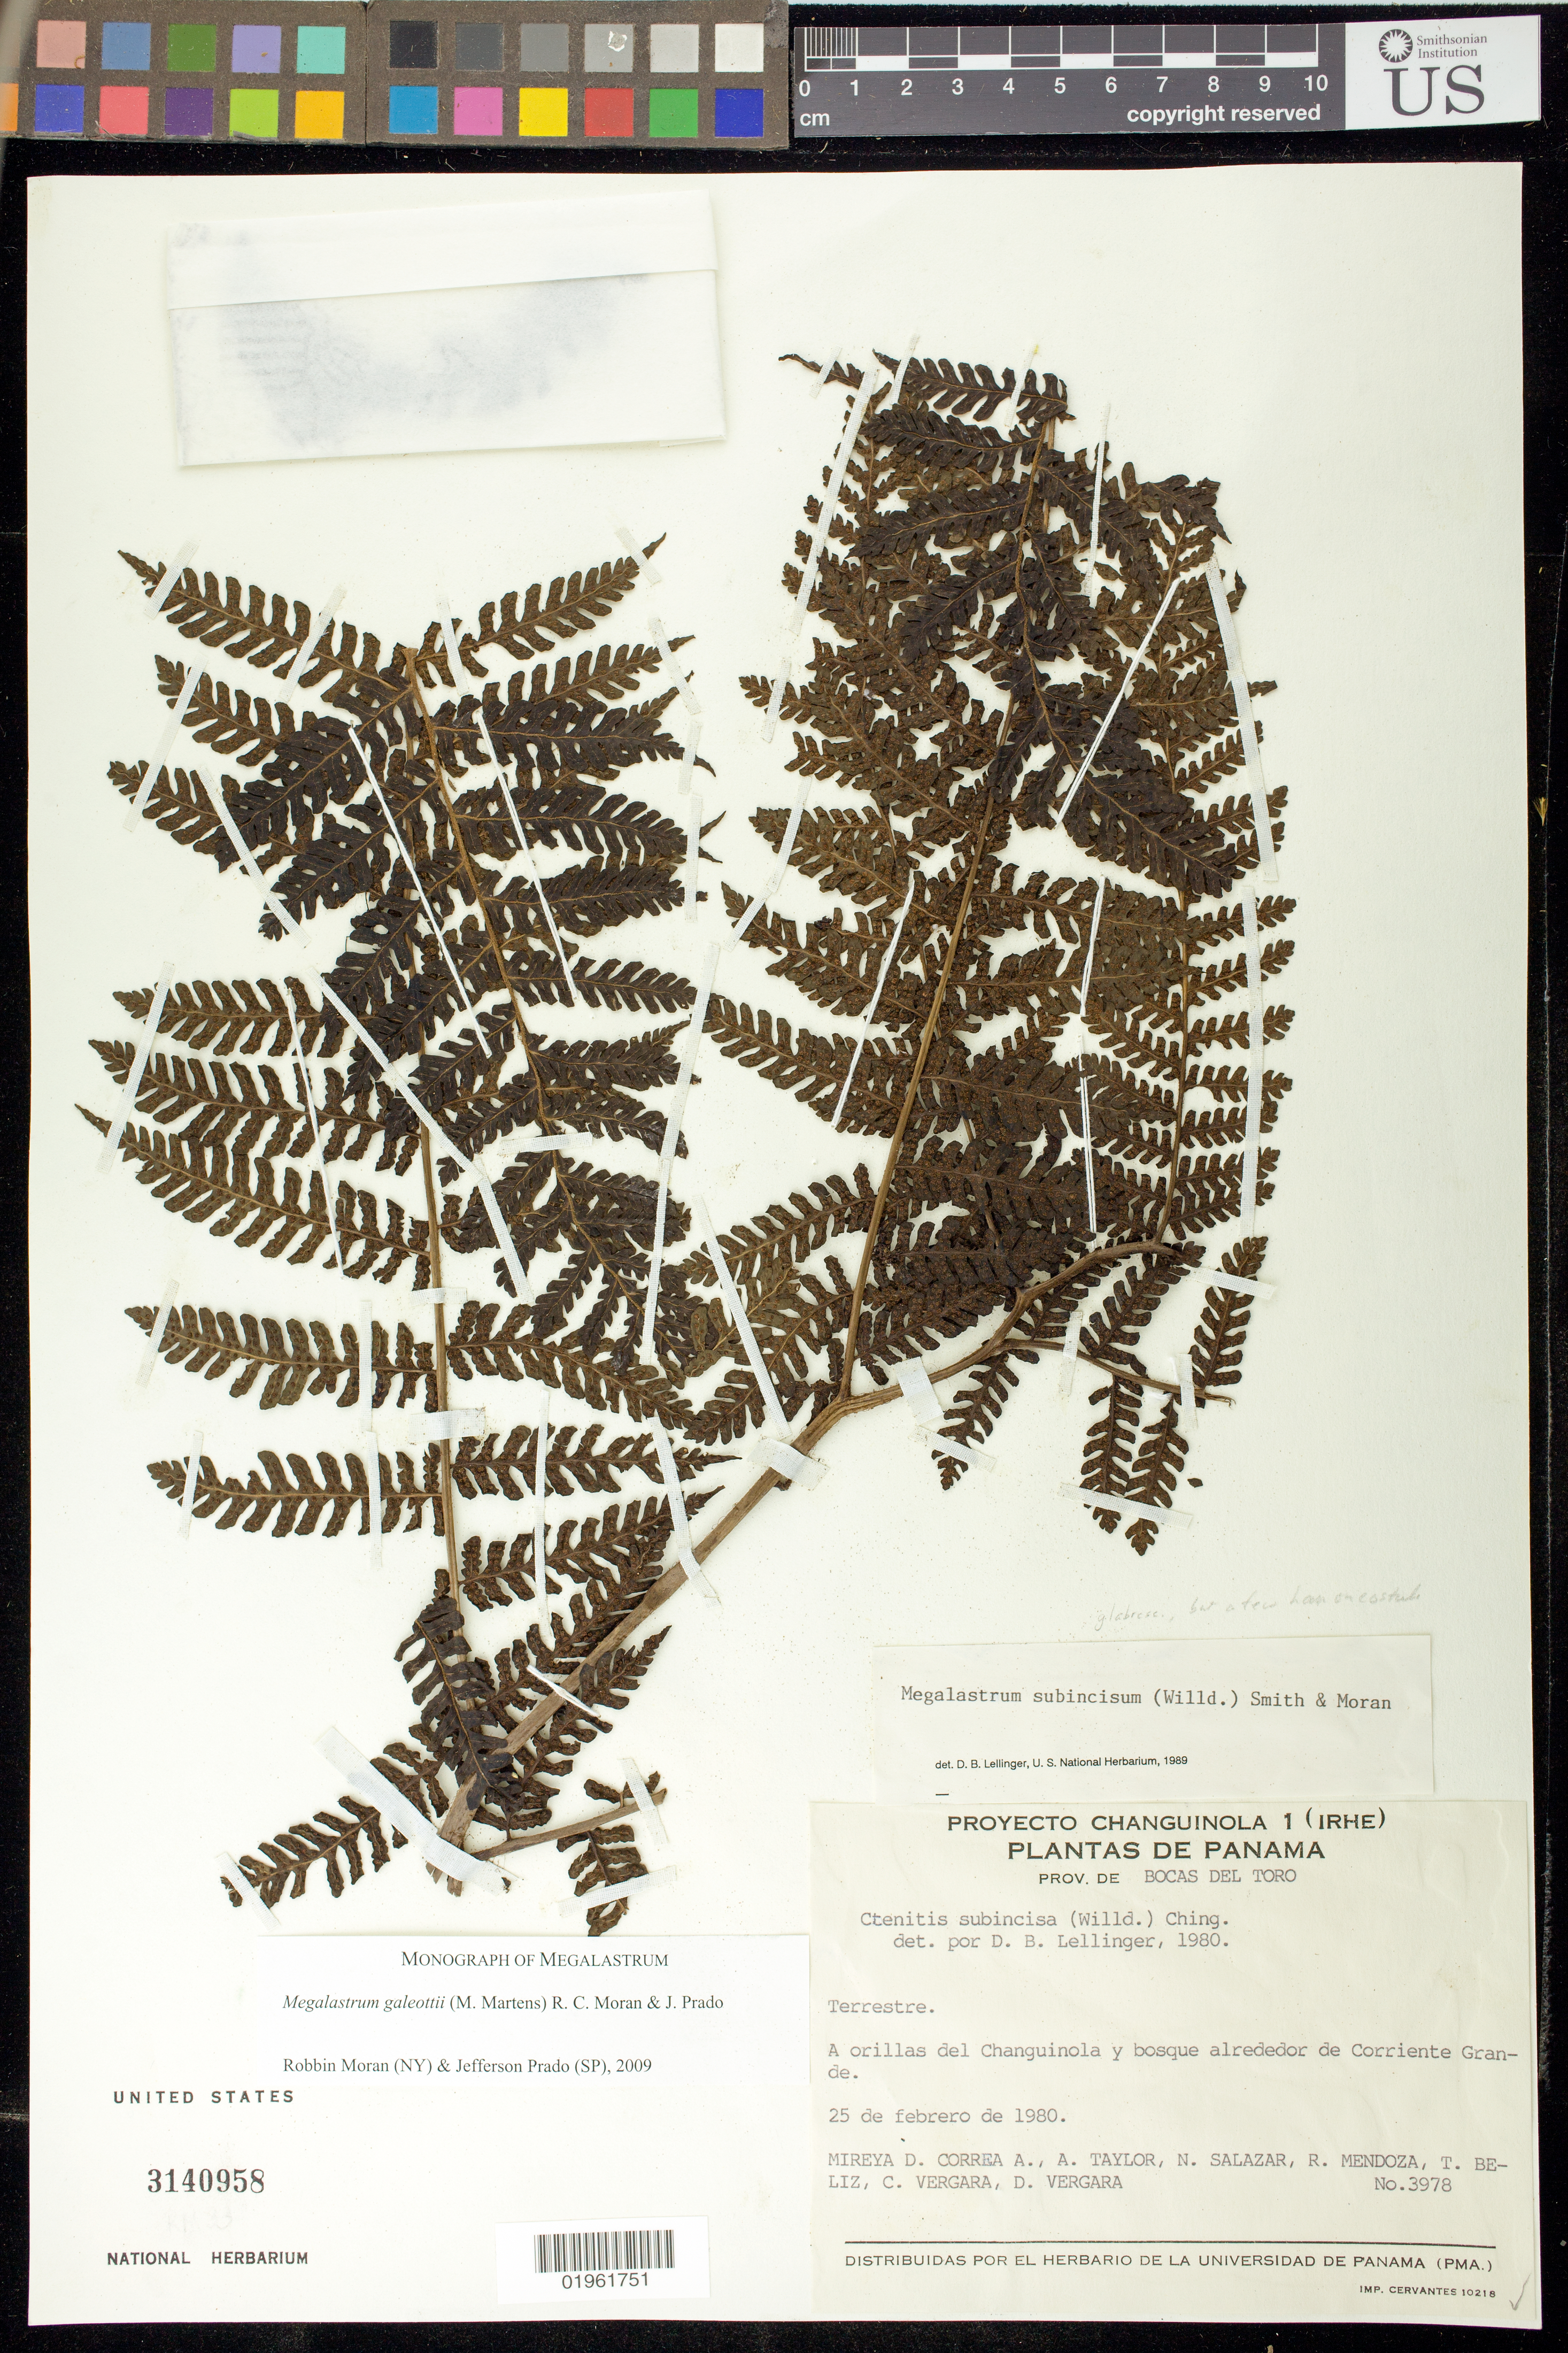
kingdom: Plantae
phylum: Tracheophyta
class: Polypodiopsida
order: Polypodiales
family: Dryopteridaceae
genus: Megalastrum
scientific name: Megalastrum galeottii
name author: (M. Martens) R.C. Moran & J. Prado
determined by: Moran, R. C.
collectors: M. D. Corrêa-A.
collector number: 3978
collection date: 1980-02-25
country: Panama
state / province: Bocas del Toro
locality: Panama, Boscas del Toro, A orillas del Changuinola y bosque alrededor de Corriente Grande.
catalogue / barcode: US 3140958